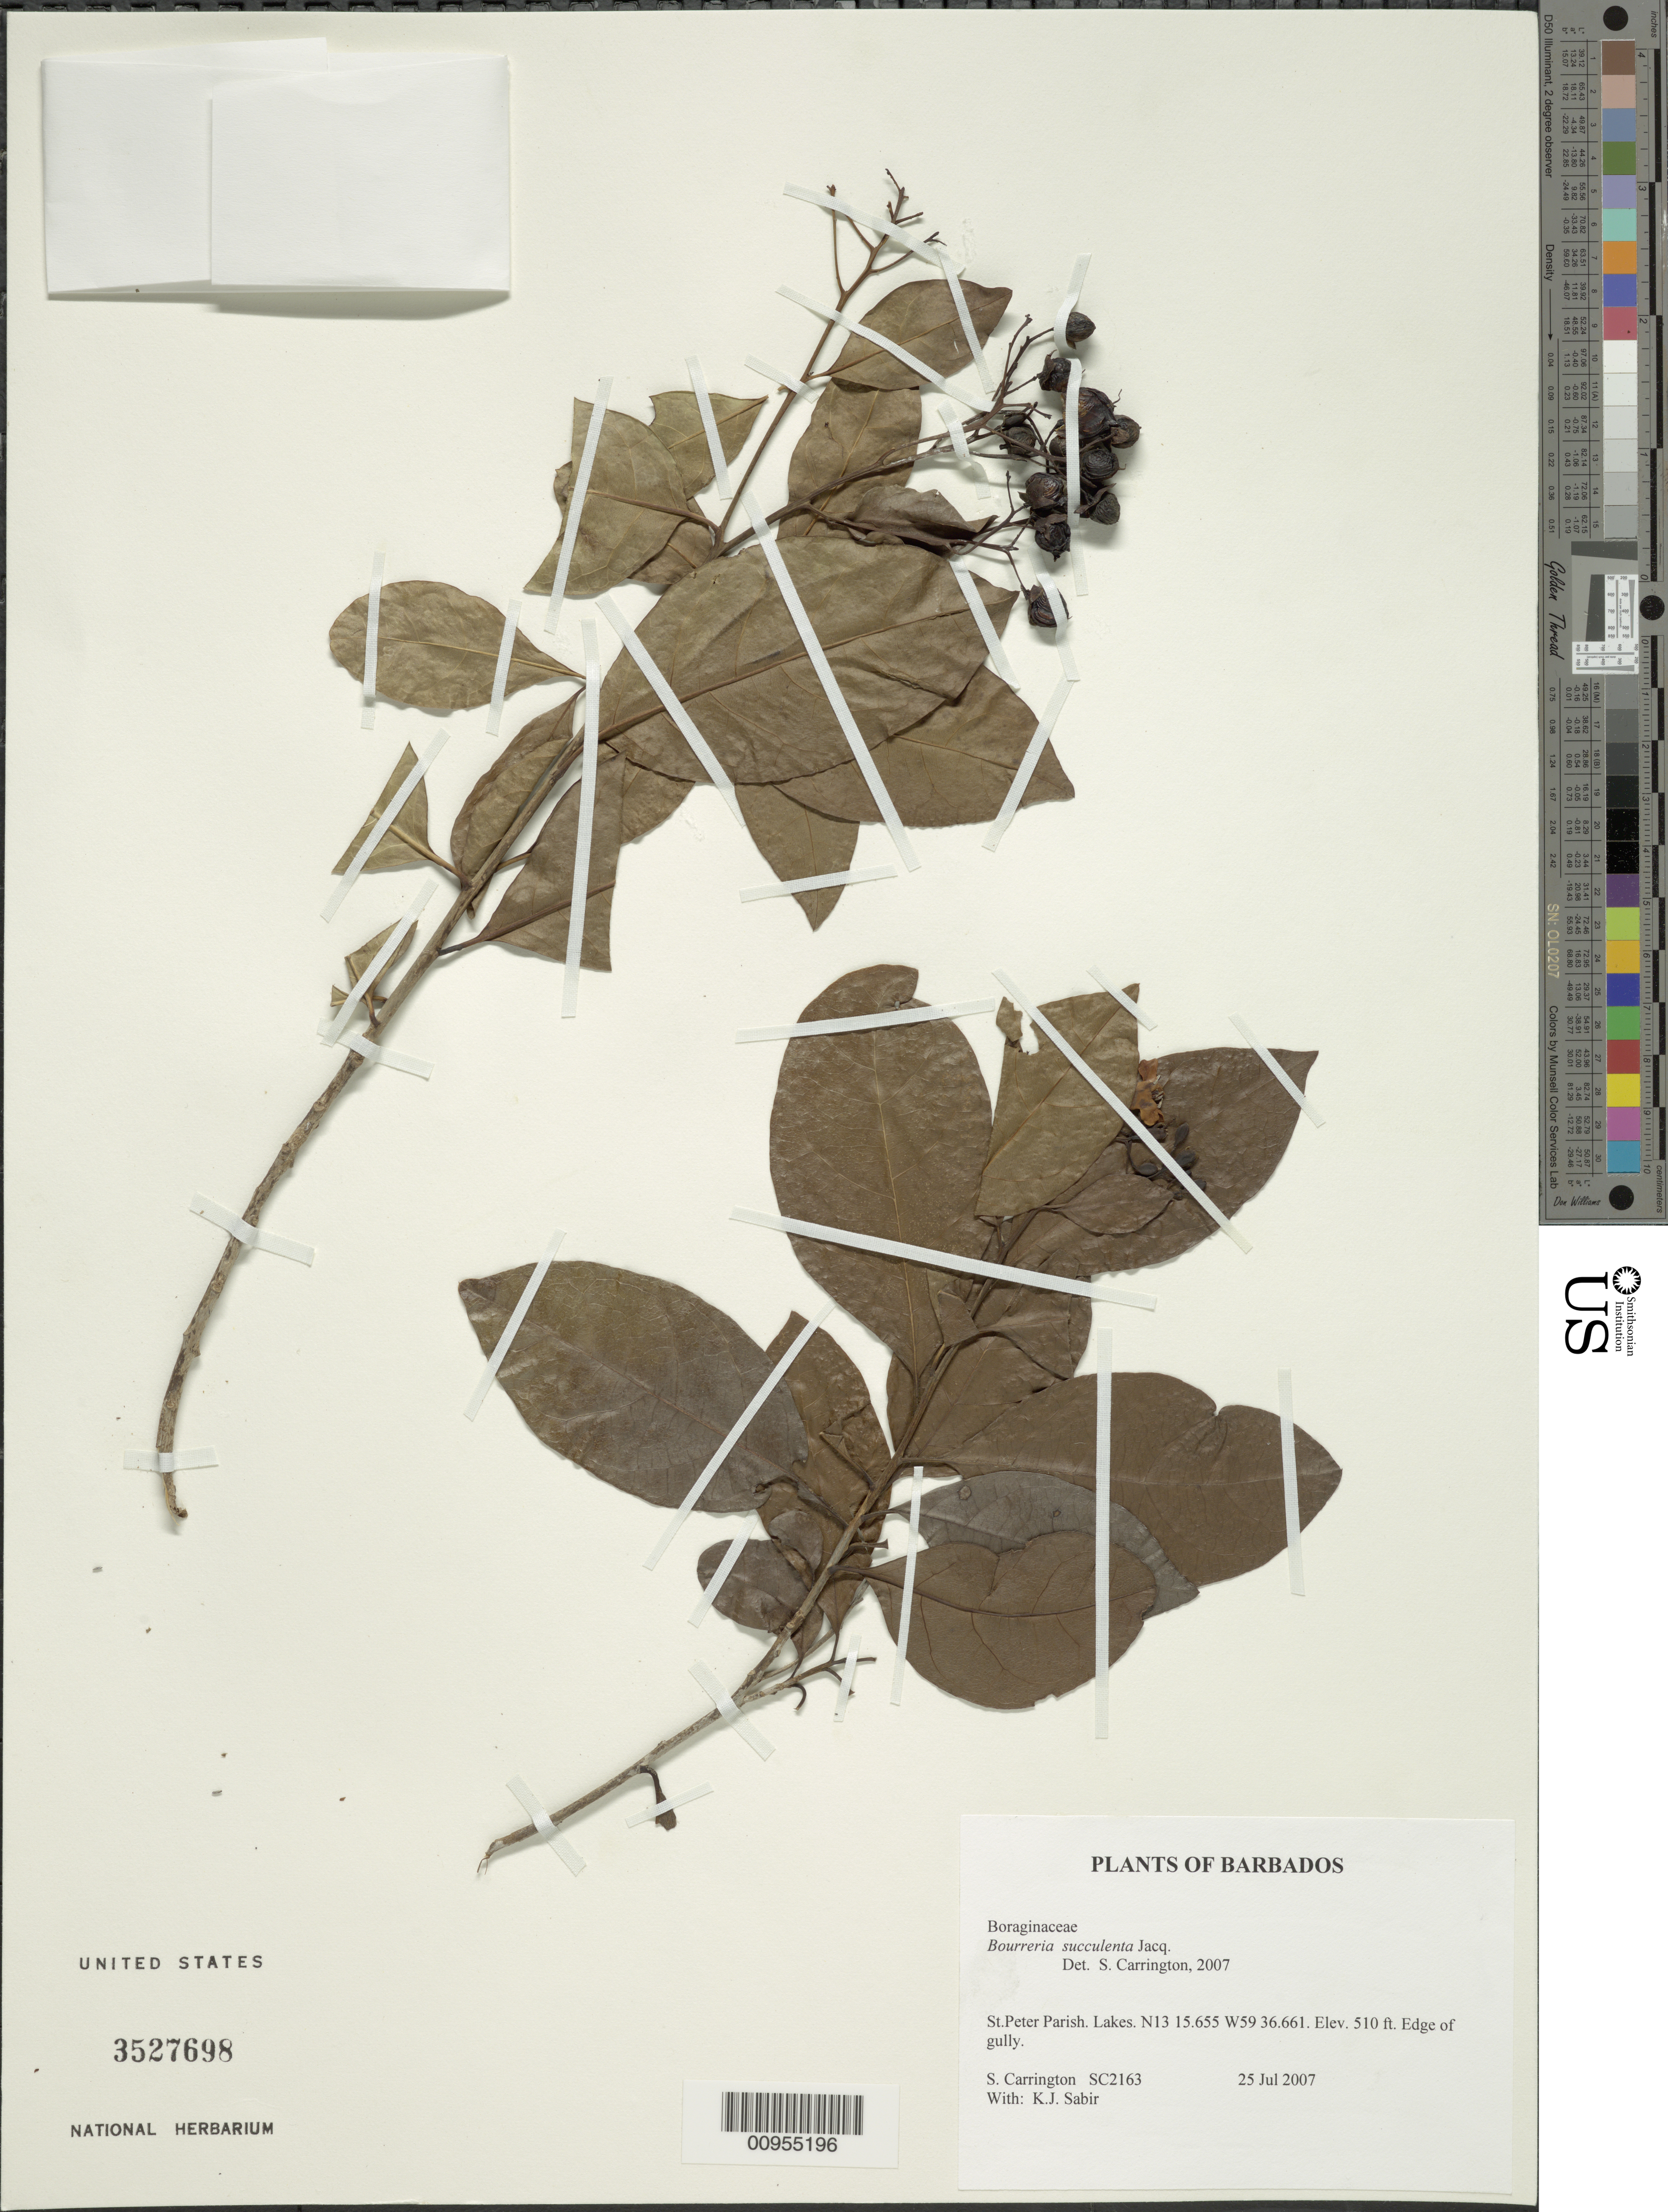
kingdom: Plantae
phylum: Tracheophyta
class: Magnoliopsida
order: Boraginales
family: Ehretiaceae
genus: Bourreria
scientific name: Bourreria succulenta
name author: Jacq.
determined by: Carrington, C. M. S.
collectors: C. M. S. Carrington & K. Sabir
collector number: SC 2163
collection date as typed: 25 Jul 2007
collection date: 2007-07-25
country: Barbados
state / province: Saint Peter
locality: Lakes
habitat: edge of gully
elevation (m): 155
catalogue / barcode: US 3527698